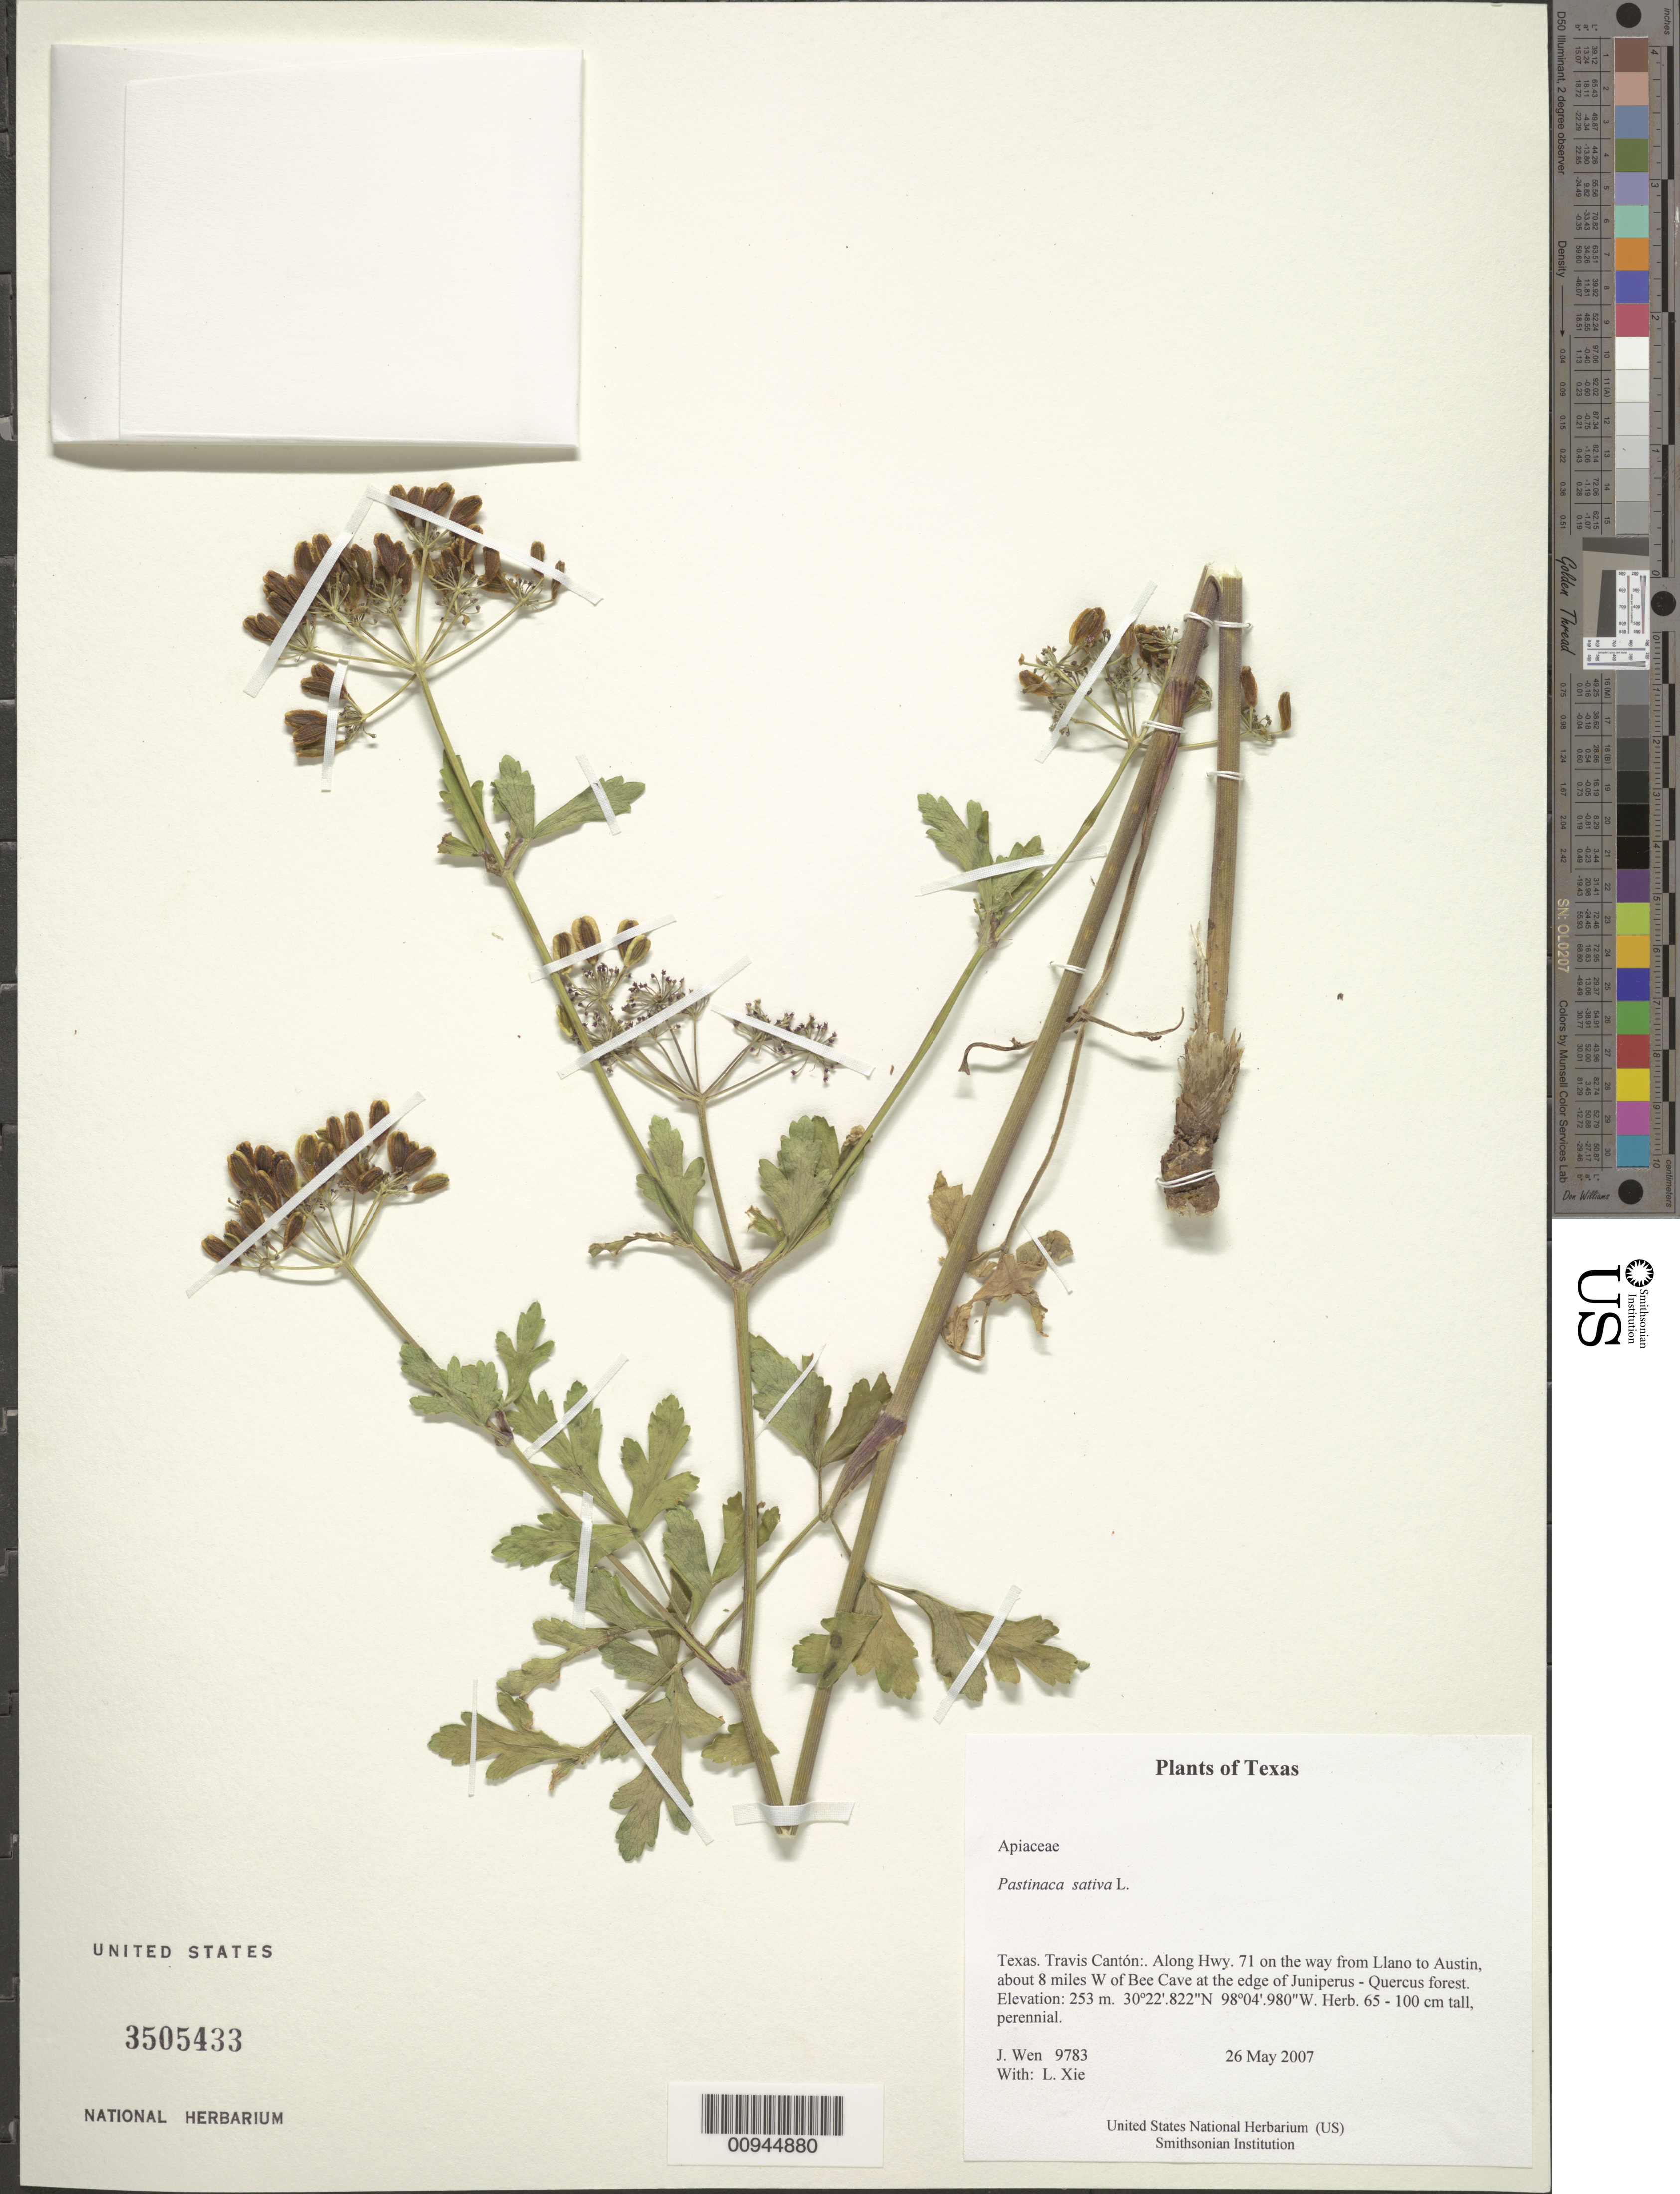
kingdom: Plantae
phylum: Tracheophyta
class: Magnoliopsida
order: Apiales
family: Apiaceae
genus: Pastinaca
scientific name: Pastinaca sativa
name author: L.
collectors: J. Wen & L. Xie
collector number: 9783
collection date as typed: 26 May 2007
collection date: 2007-05-26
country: United States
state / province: Texas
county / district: Travis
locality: Along Hwy. 71 on the way from Llano to Austin, about 8 miles W of Bee Cave at the edge of Juniperus - Quercus forest.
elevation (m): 253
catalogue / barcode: US 3505433